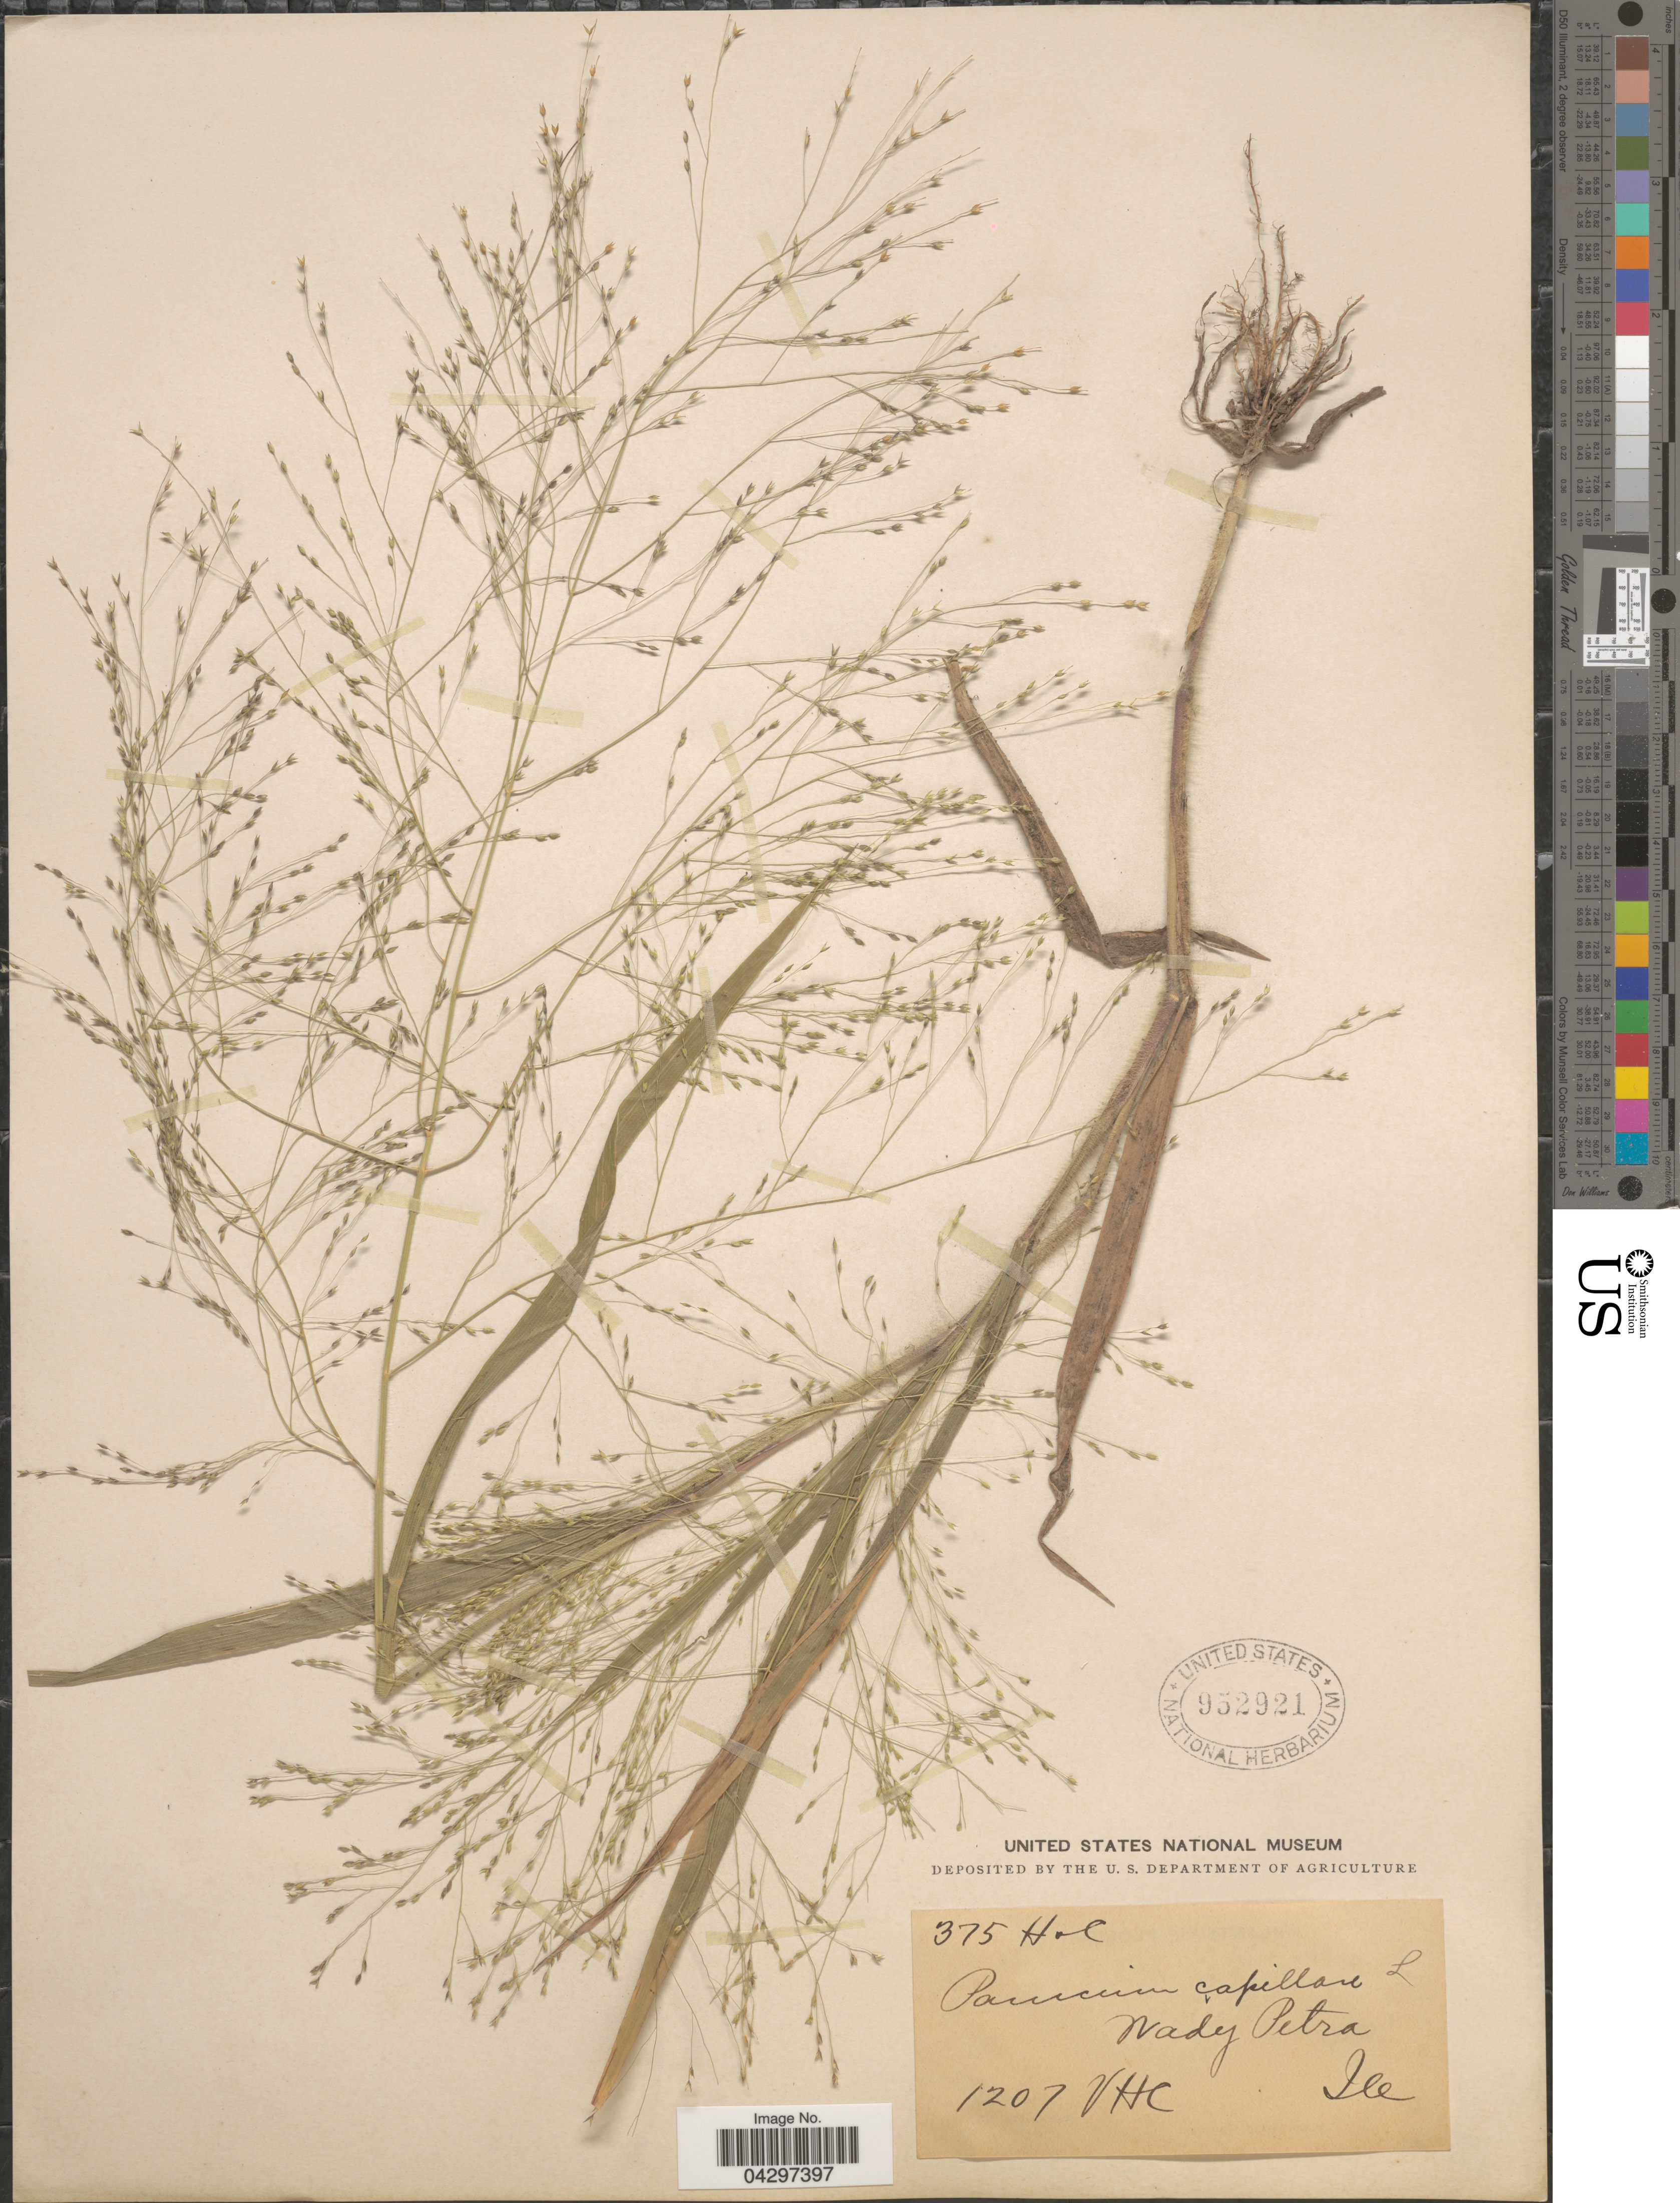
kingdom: Plantae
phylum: Tracheophyta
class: Liliopsida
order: Poales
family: Poaceae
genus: Panicum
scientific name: Panicum capillare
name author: L.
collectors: V. H. C.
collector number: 1207/375H+C?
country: United States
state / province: Illinois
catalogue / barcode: US 952921